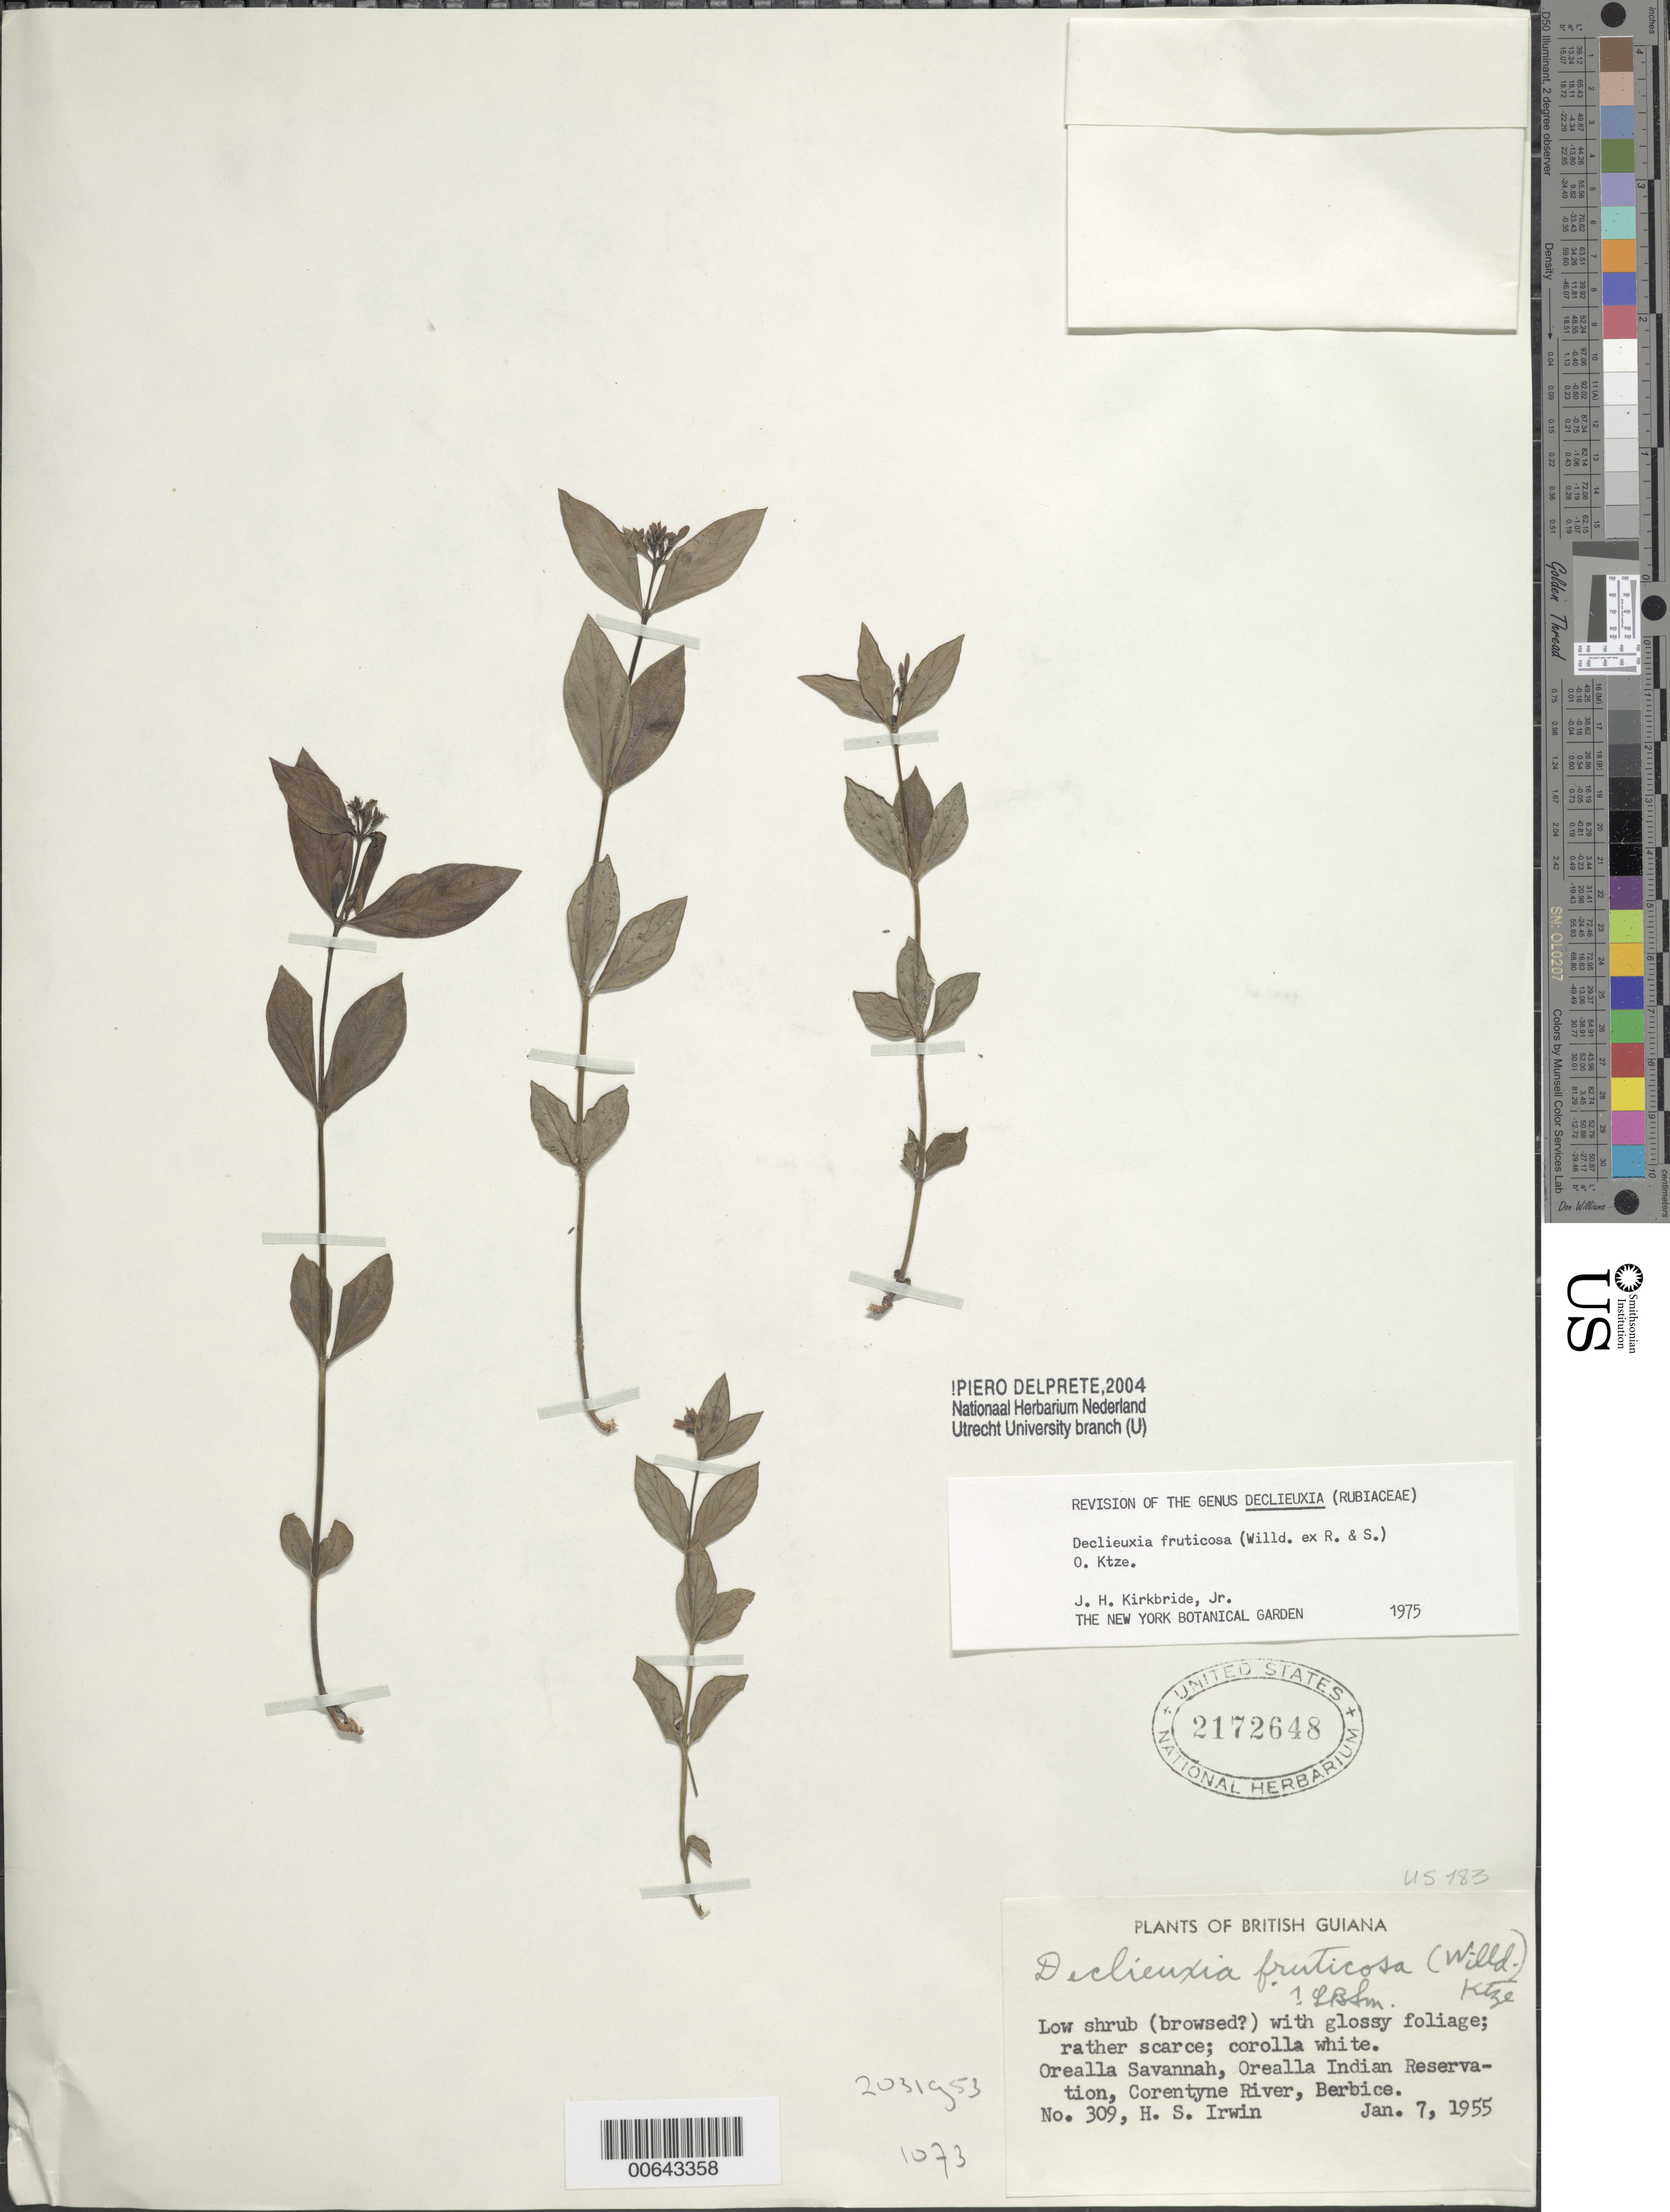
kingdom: Plantae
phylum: Tracheophyta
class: Magnoliopsida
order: Gentianales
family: Rubiaceae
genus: Declieuxia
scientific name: Declieuxia fruticosa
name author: (Willd. ex Roem. & Schult.) Kuntze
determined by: Delprete, P. G., Herb. de Guyane Cay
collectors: H. Irwin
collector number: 309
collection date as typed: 7-Jan-55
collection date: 1955-01-07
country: Guyana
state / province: E. Berbice-Corentyne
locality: Orealla Savanna, Orealla Indian Reservation, Corentyne River, Berbice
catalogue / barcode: US 2172648